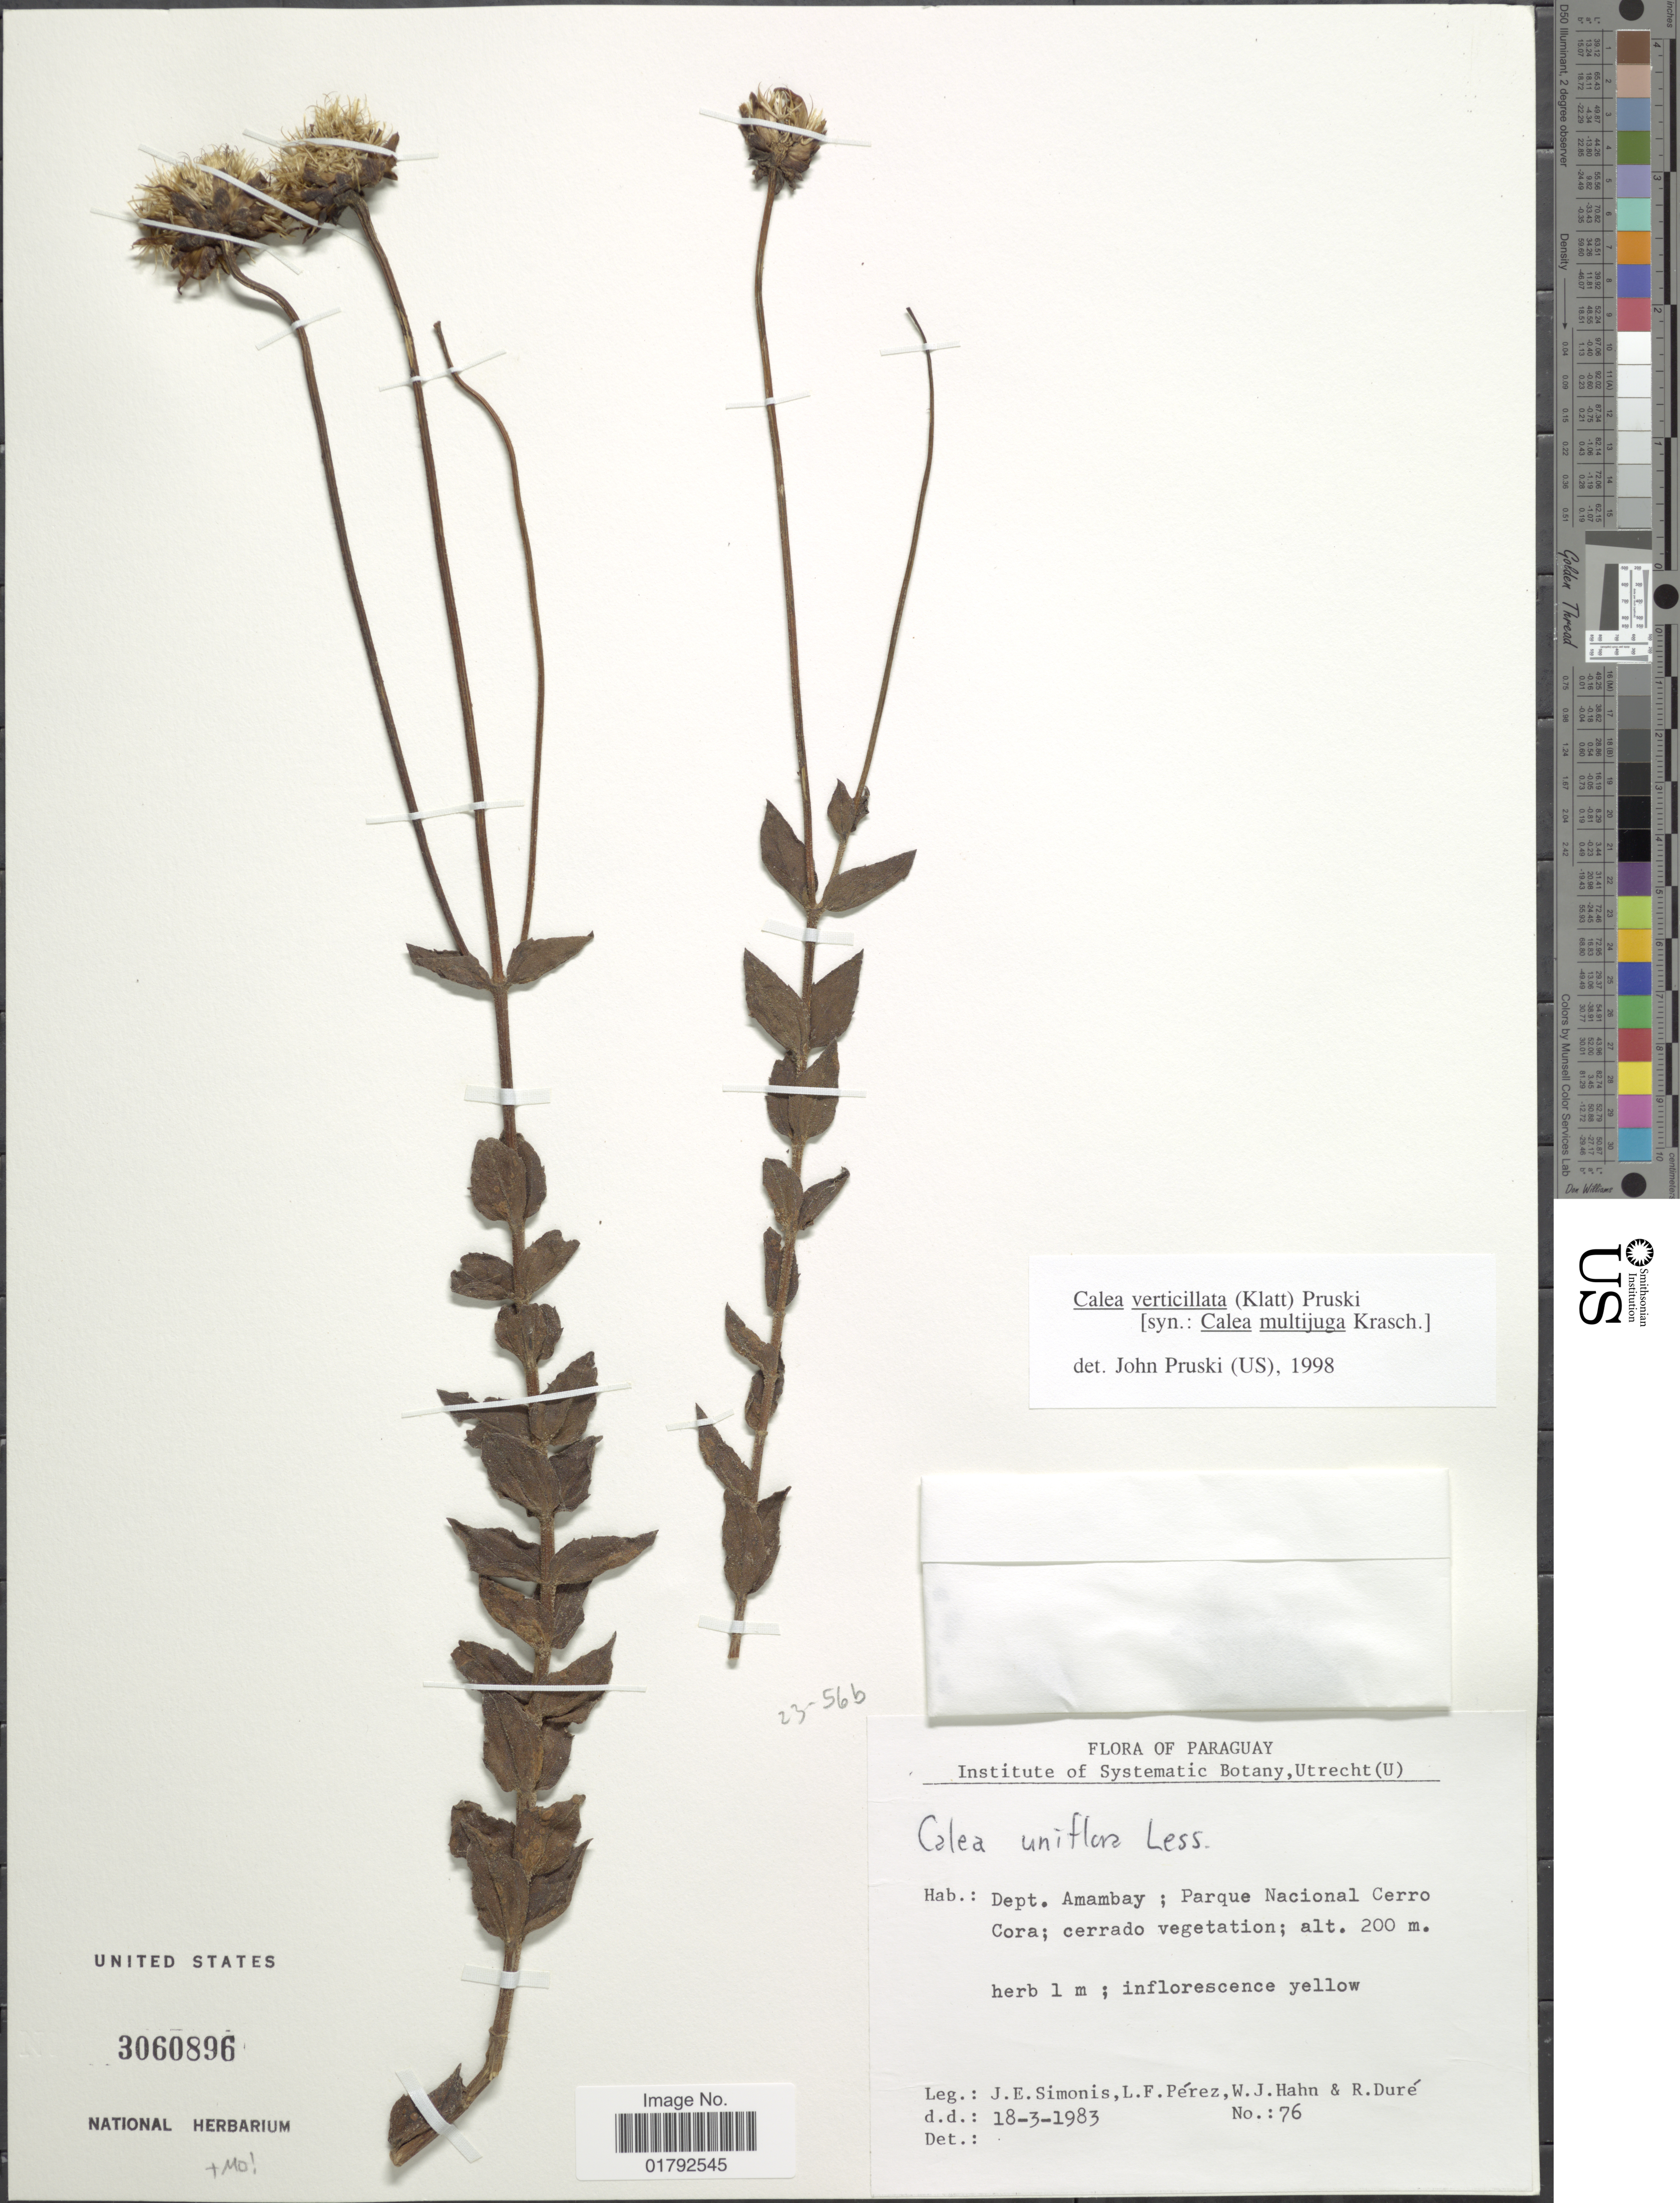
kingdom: Plantae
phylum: Tracheophyta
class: Magnoliopsida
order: Asterales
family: Asteraceae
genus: Calea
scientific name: Calea verticillata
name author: (Klatt) Pruski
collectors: J. E. Simonis, L. Perez, W. J. Hahn & R. Duré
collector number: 76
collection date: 1983-03-18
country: Paraguay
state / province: Amambay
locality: Parque Nacional Cerro Cora.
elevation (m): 200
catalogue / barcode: US 3060896